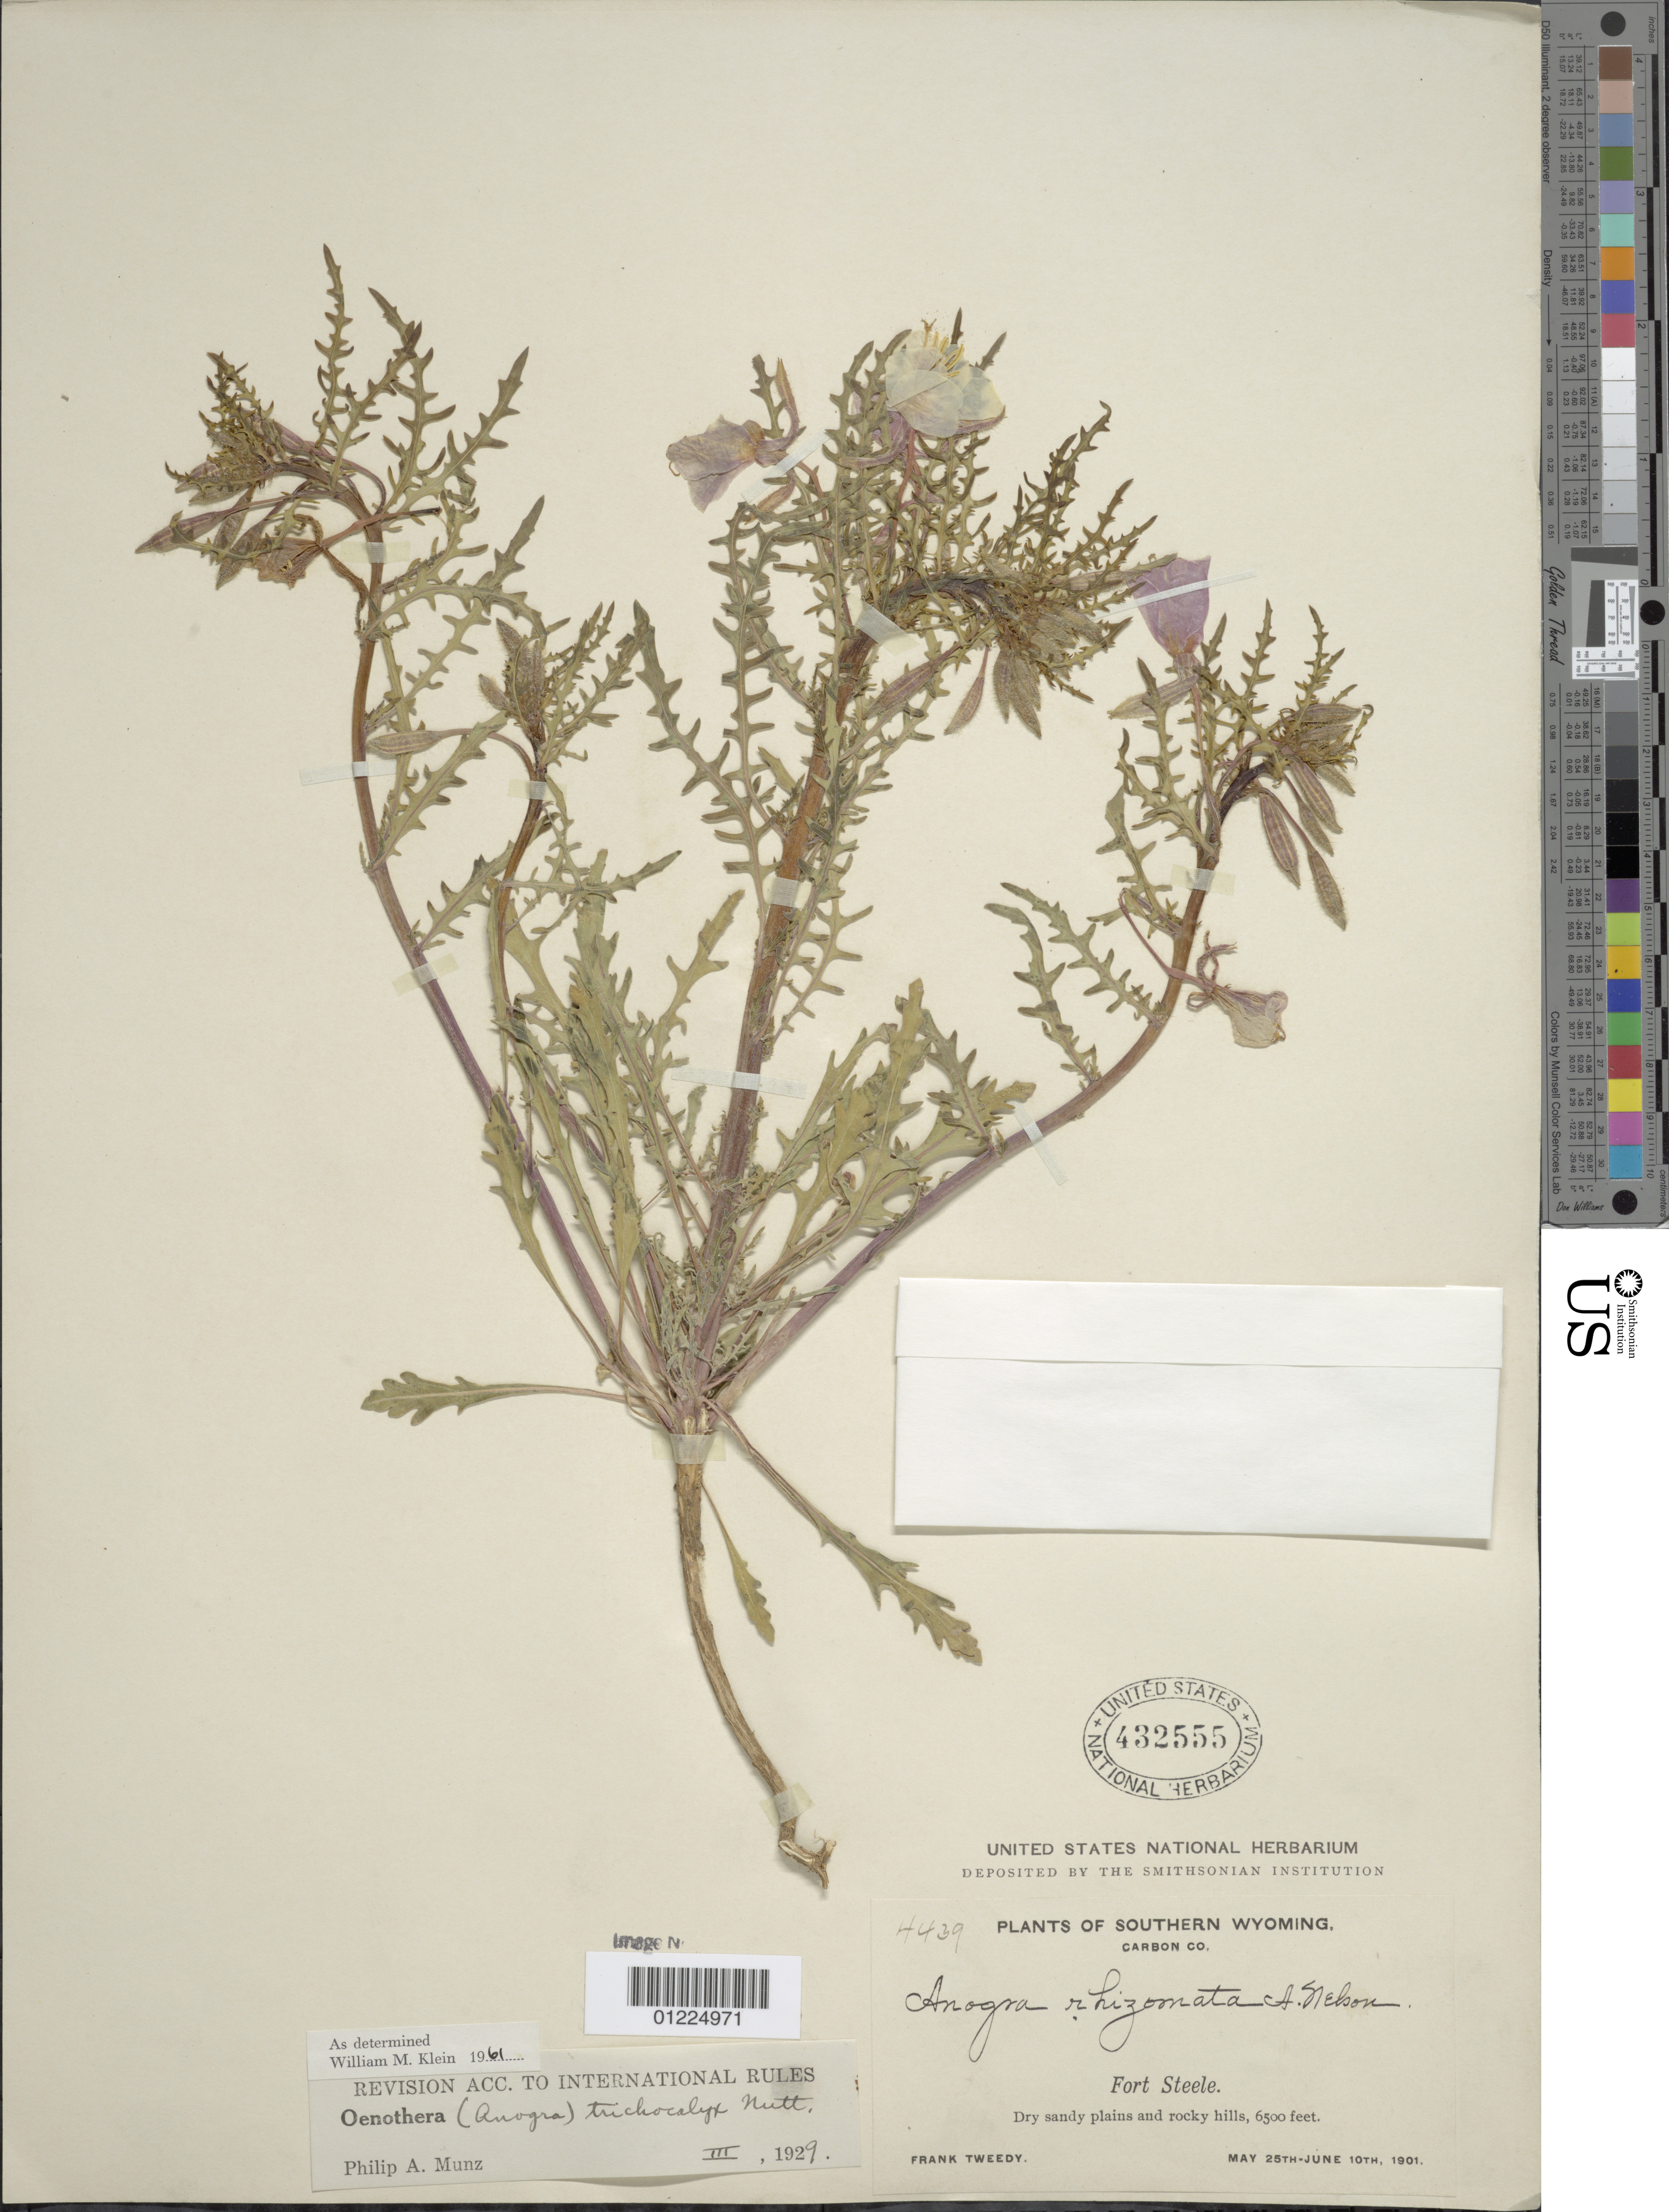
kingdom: Plantae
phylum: Tracheophyta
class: Magnoliopsida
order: Myrtales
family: Onagraceae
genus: Oenothera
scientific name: Oenothera pallida subsp. trichocalyx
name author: (Nutt.) Munz & W.M. Klein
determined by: Wagner, W. L., (BOT), Smithsonian Institution - National Museum of Natural History (UNITED STATES)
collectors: F. Tweedy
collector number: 4439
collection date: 1901-05-25/1901-06-10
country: United States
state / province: Wyoming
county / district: Carbon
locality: Fort Steele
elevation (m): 1981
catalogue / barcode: US 432555